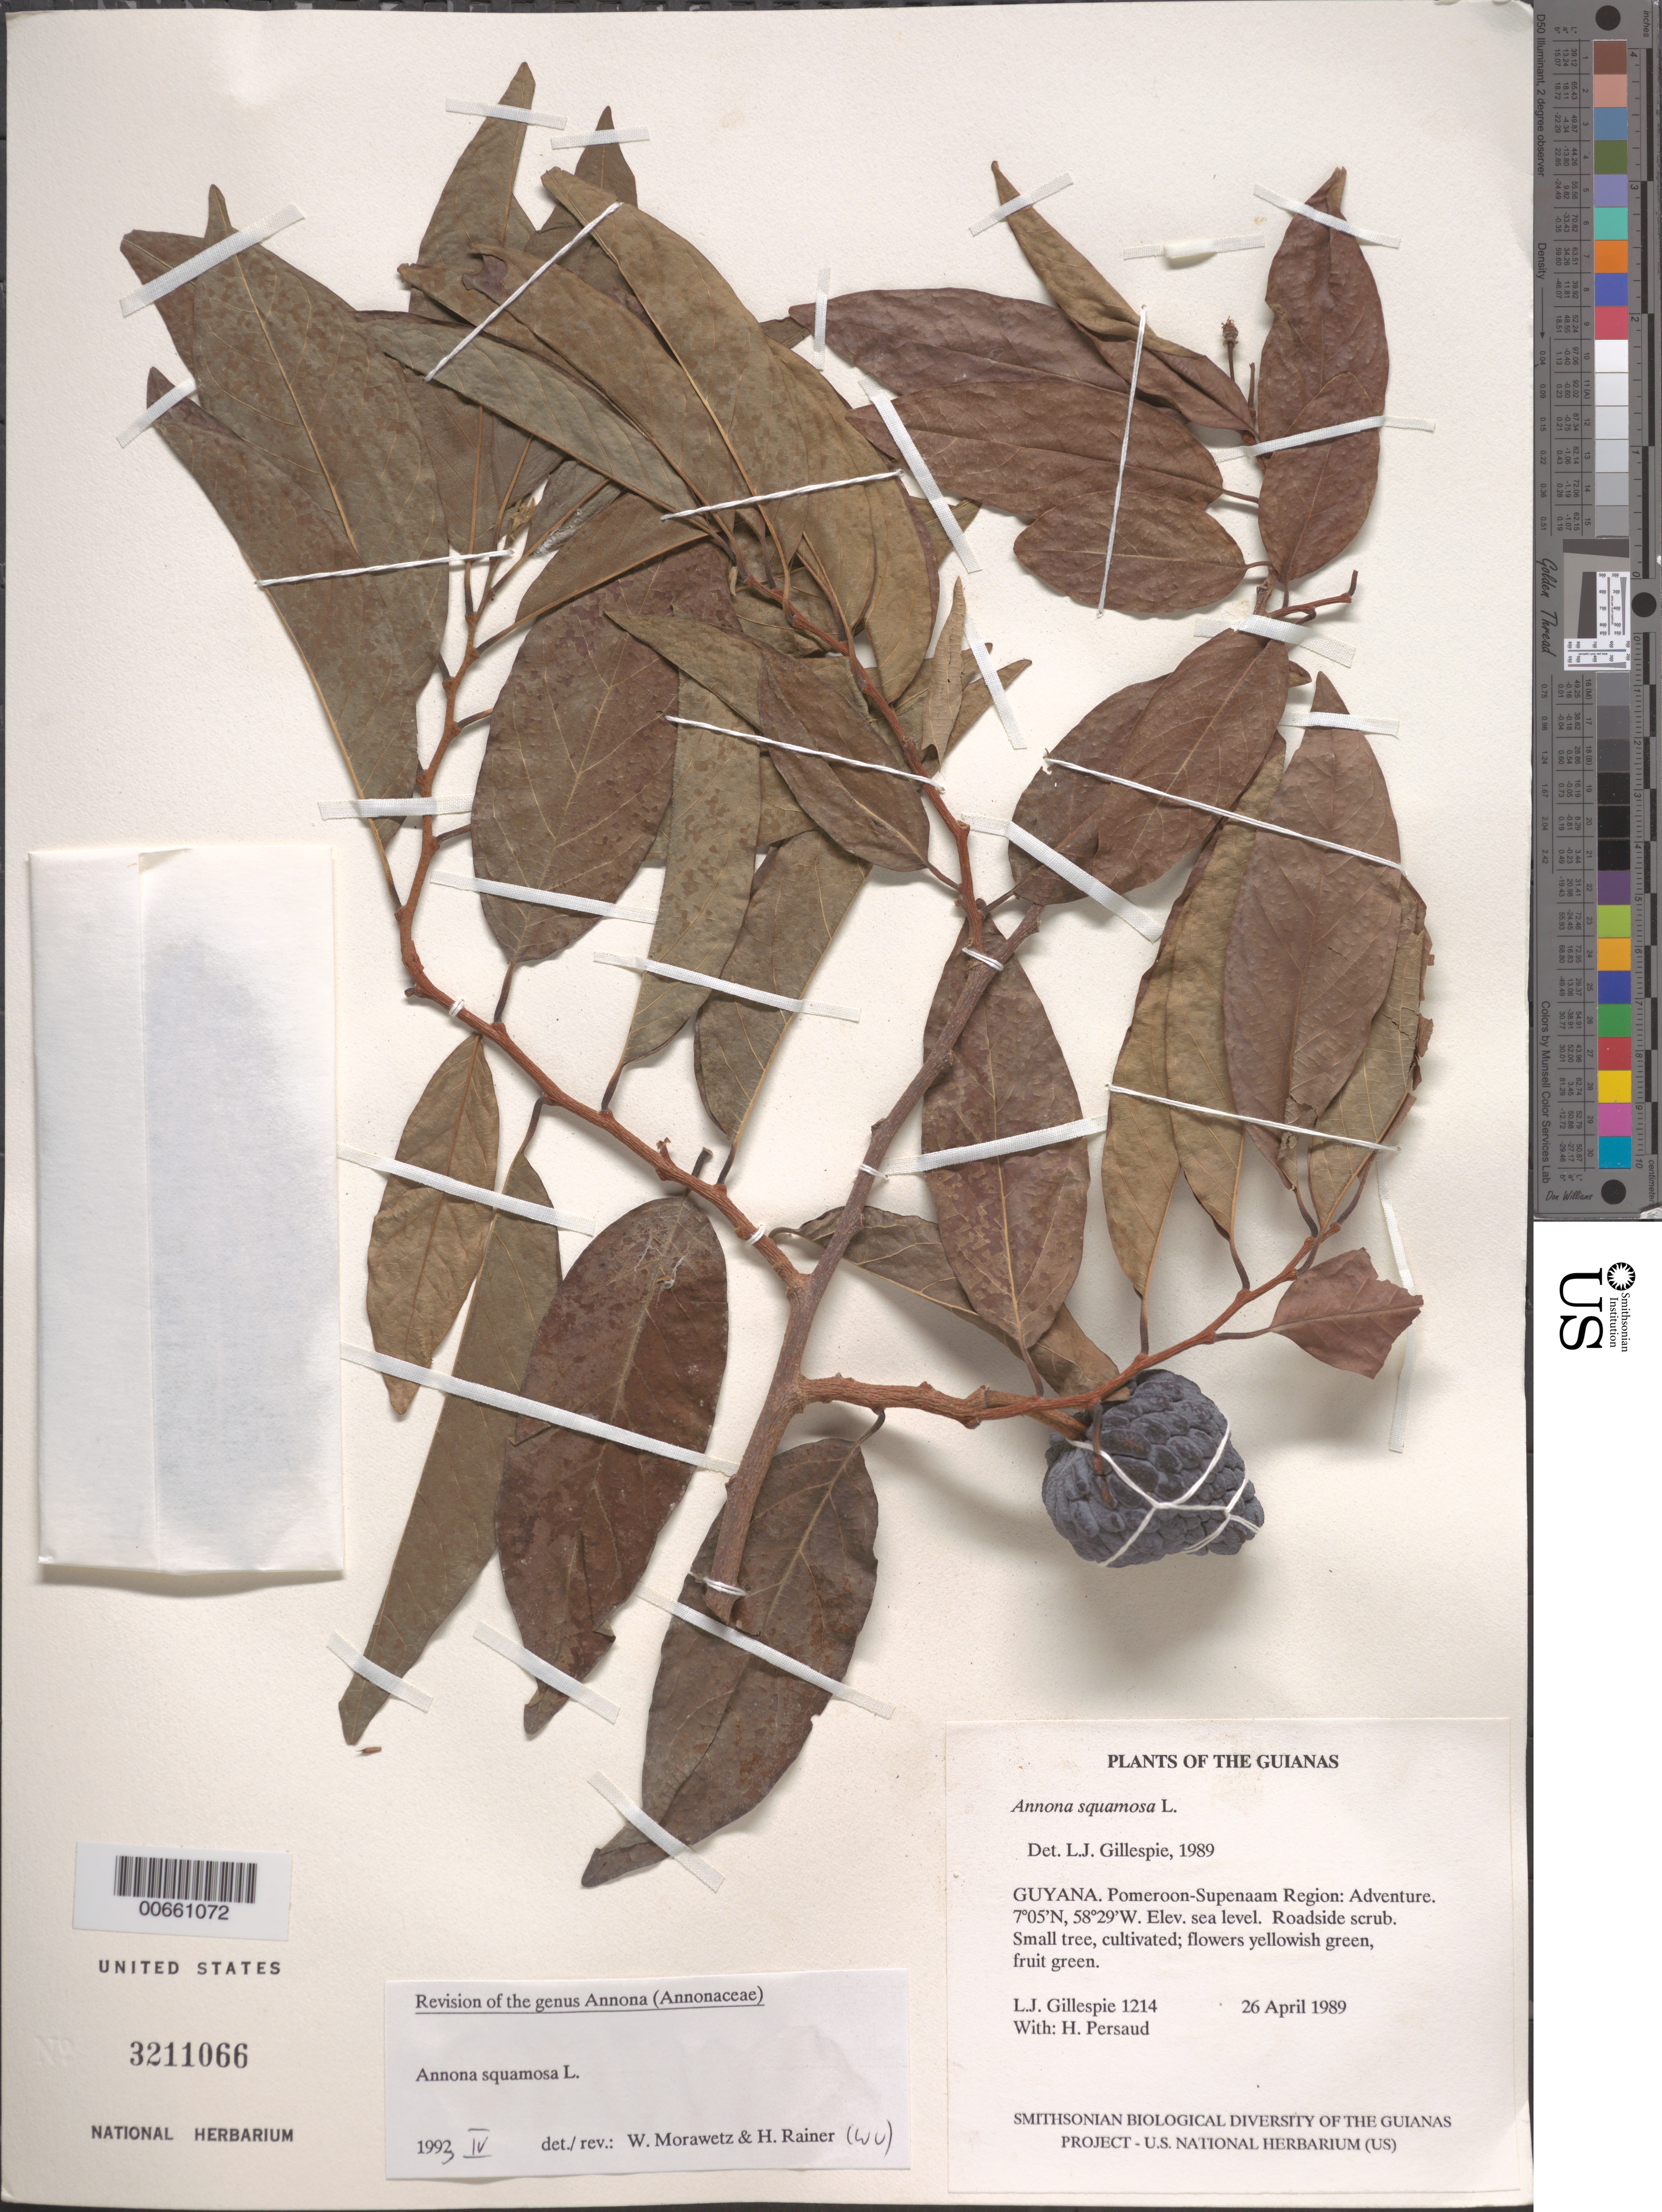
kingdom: Plantae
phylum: Tracheophyta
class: Magnoliopsida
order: Magnoliales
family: Annonaceae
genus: Annona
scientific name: Annona squamosa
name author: L.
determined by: Morawetz, W. & Rainer, H.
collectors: L. J. Gillespie & H. Persaud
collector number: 1214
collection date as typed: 26 April 1989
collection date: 1989-04-26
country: Guyana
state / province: Pomeroon-Supenaam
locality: Adventure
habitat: Roadside scrub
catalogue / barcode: US 3211066